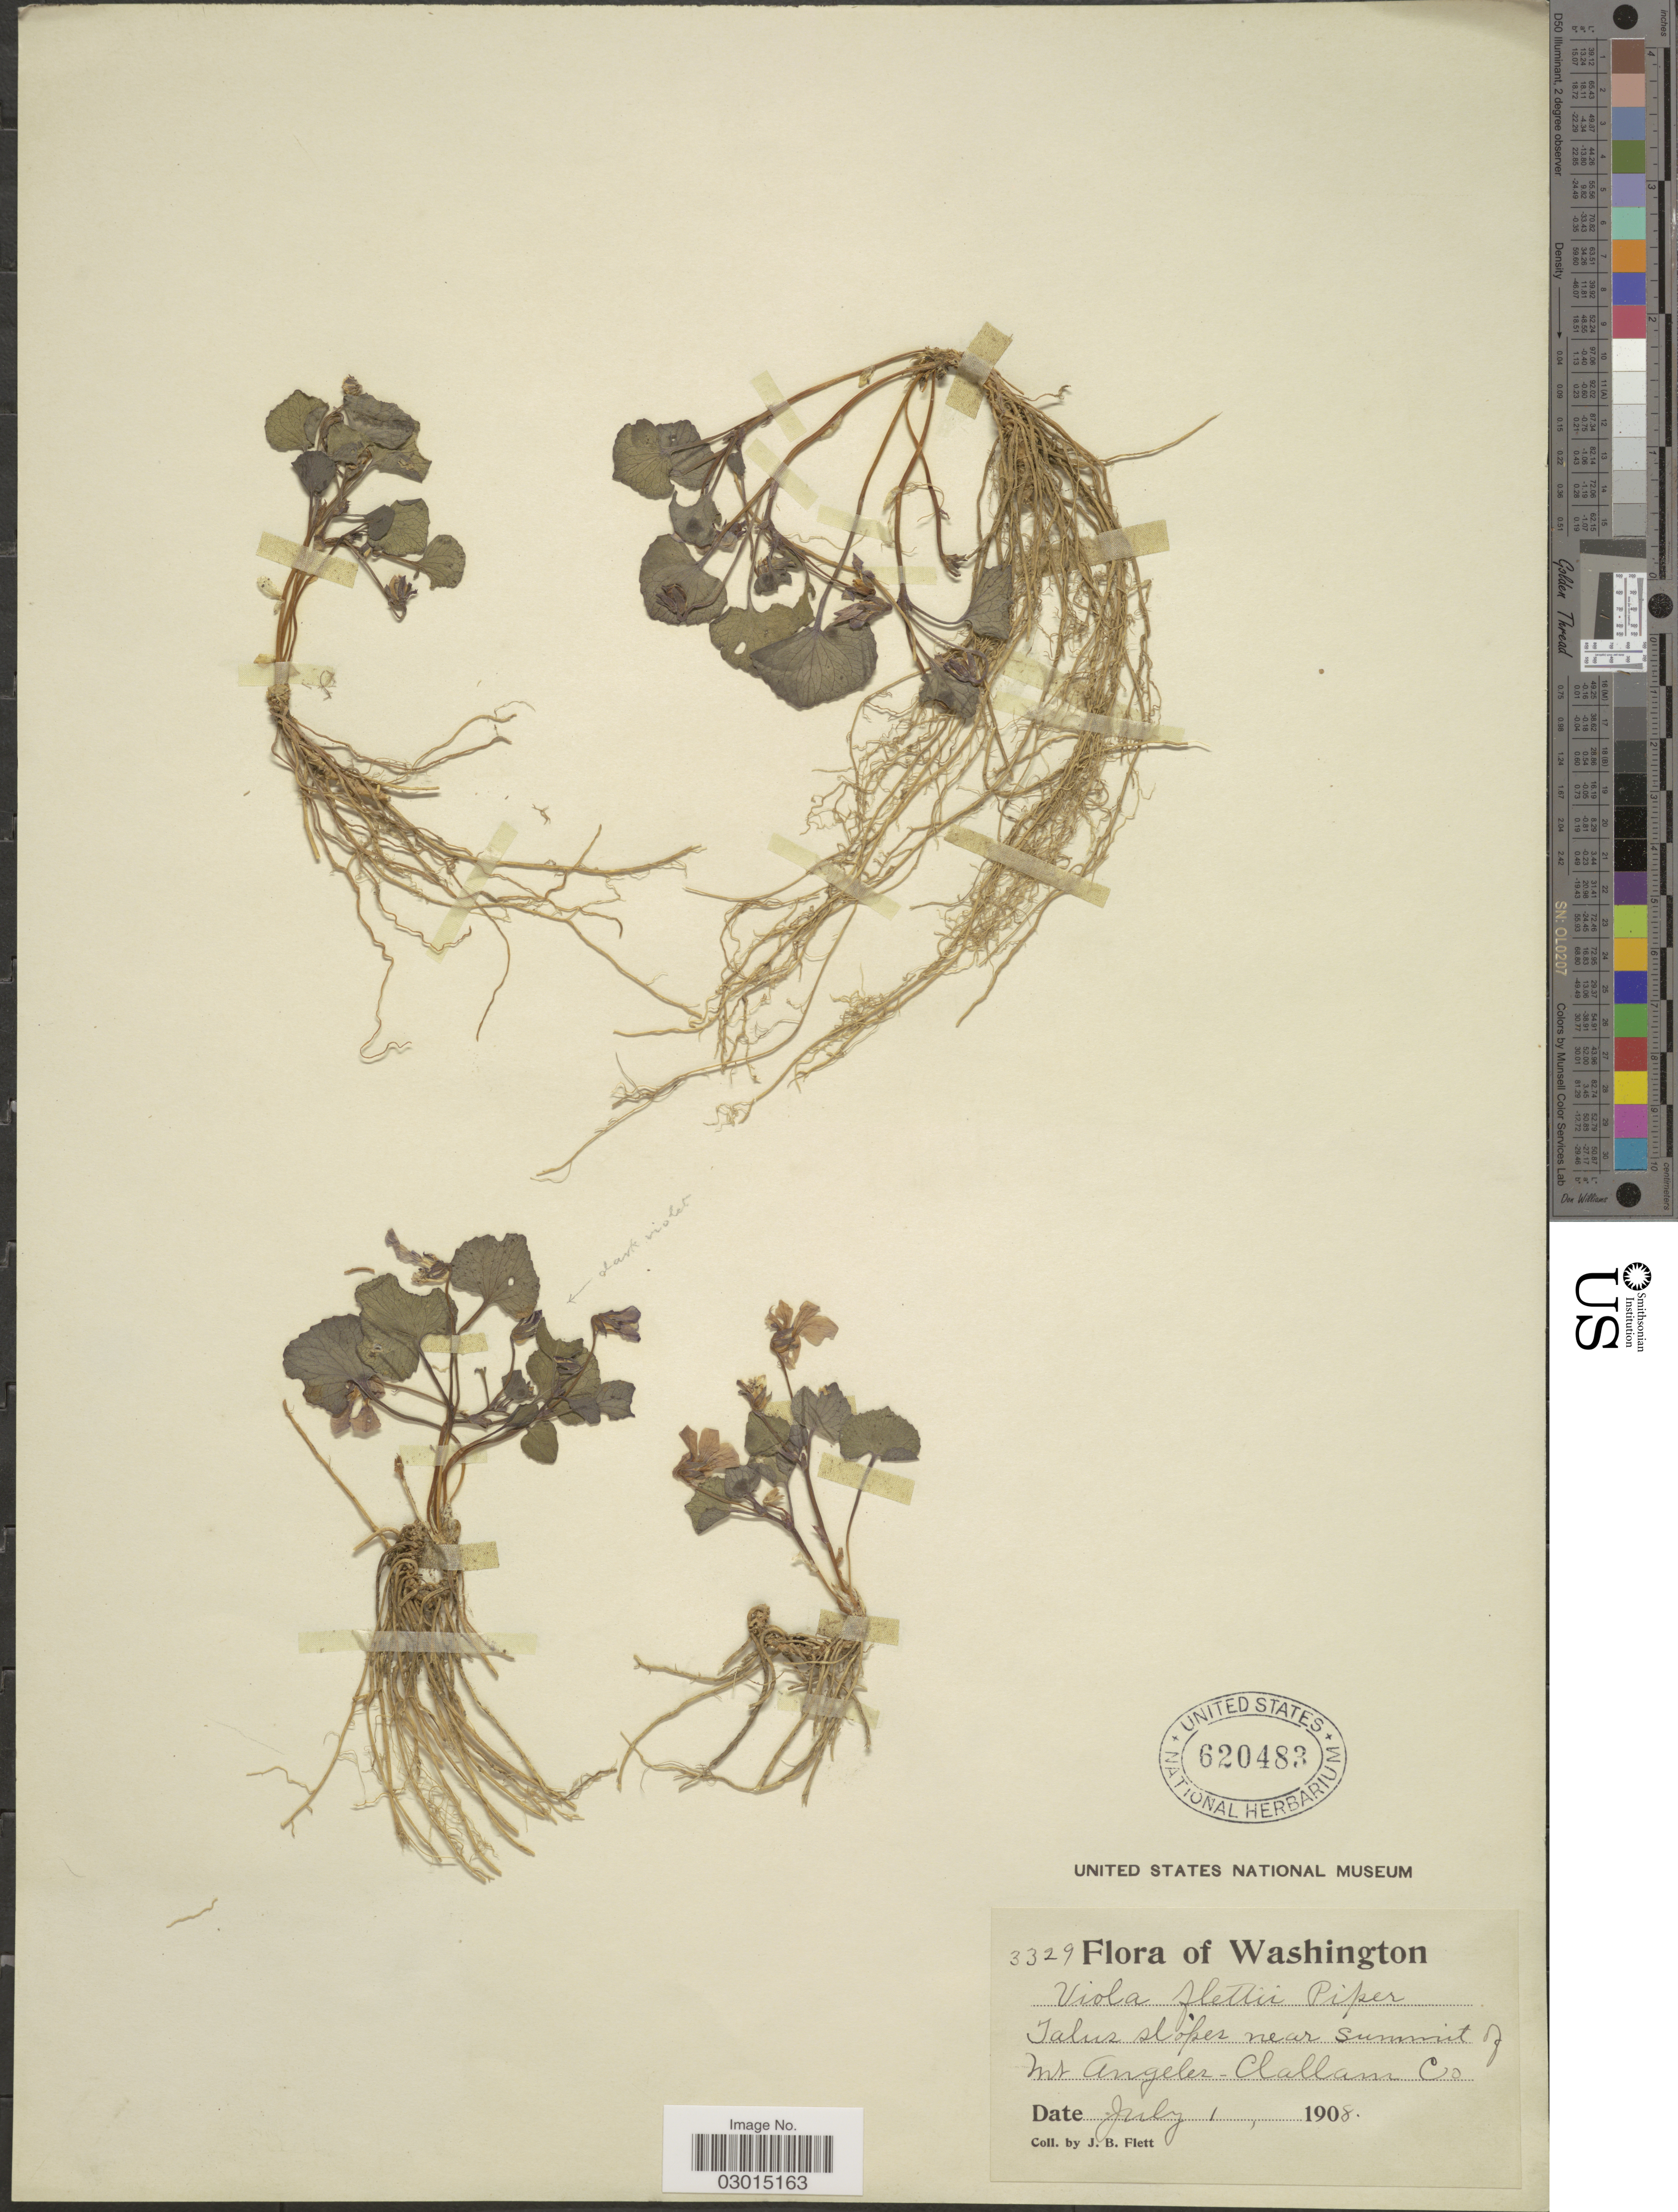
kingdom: Plantae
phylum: Tracheophyta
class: Magnoliopsida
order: Malpighiales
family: Violaceae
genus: Viola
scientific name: Viola flettii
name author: Piper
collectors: J. Flett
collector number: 3329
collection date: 1908-07-01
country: United States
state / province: Washington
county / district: Clallam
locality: Talus slopes near Summit of Mt Angeles - Clallam Co.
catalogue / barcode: US 620483